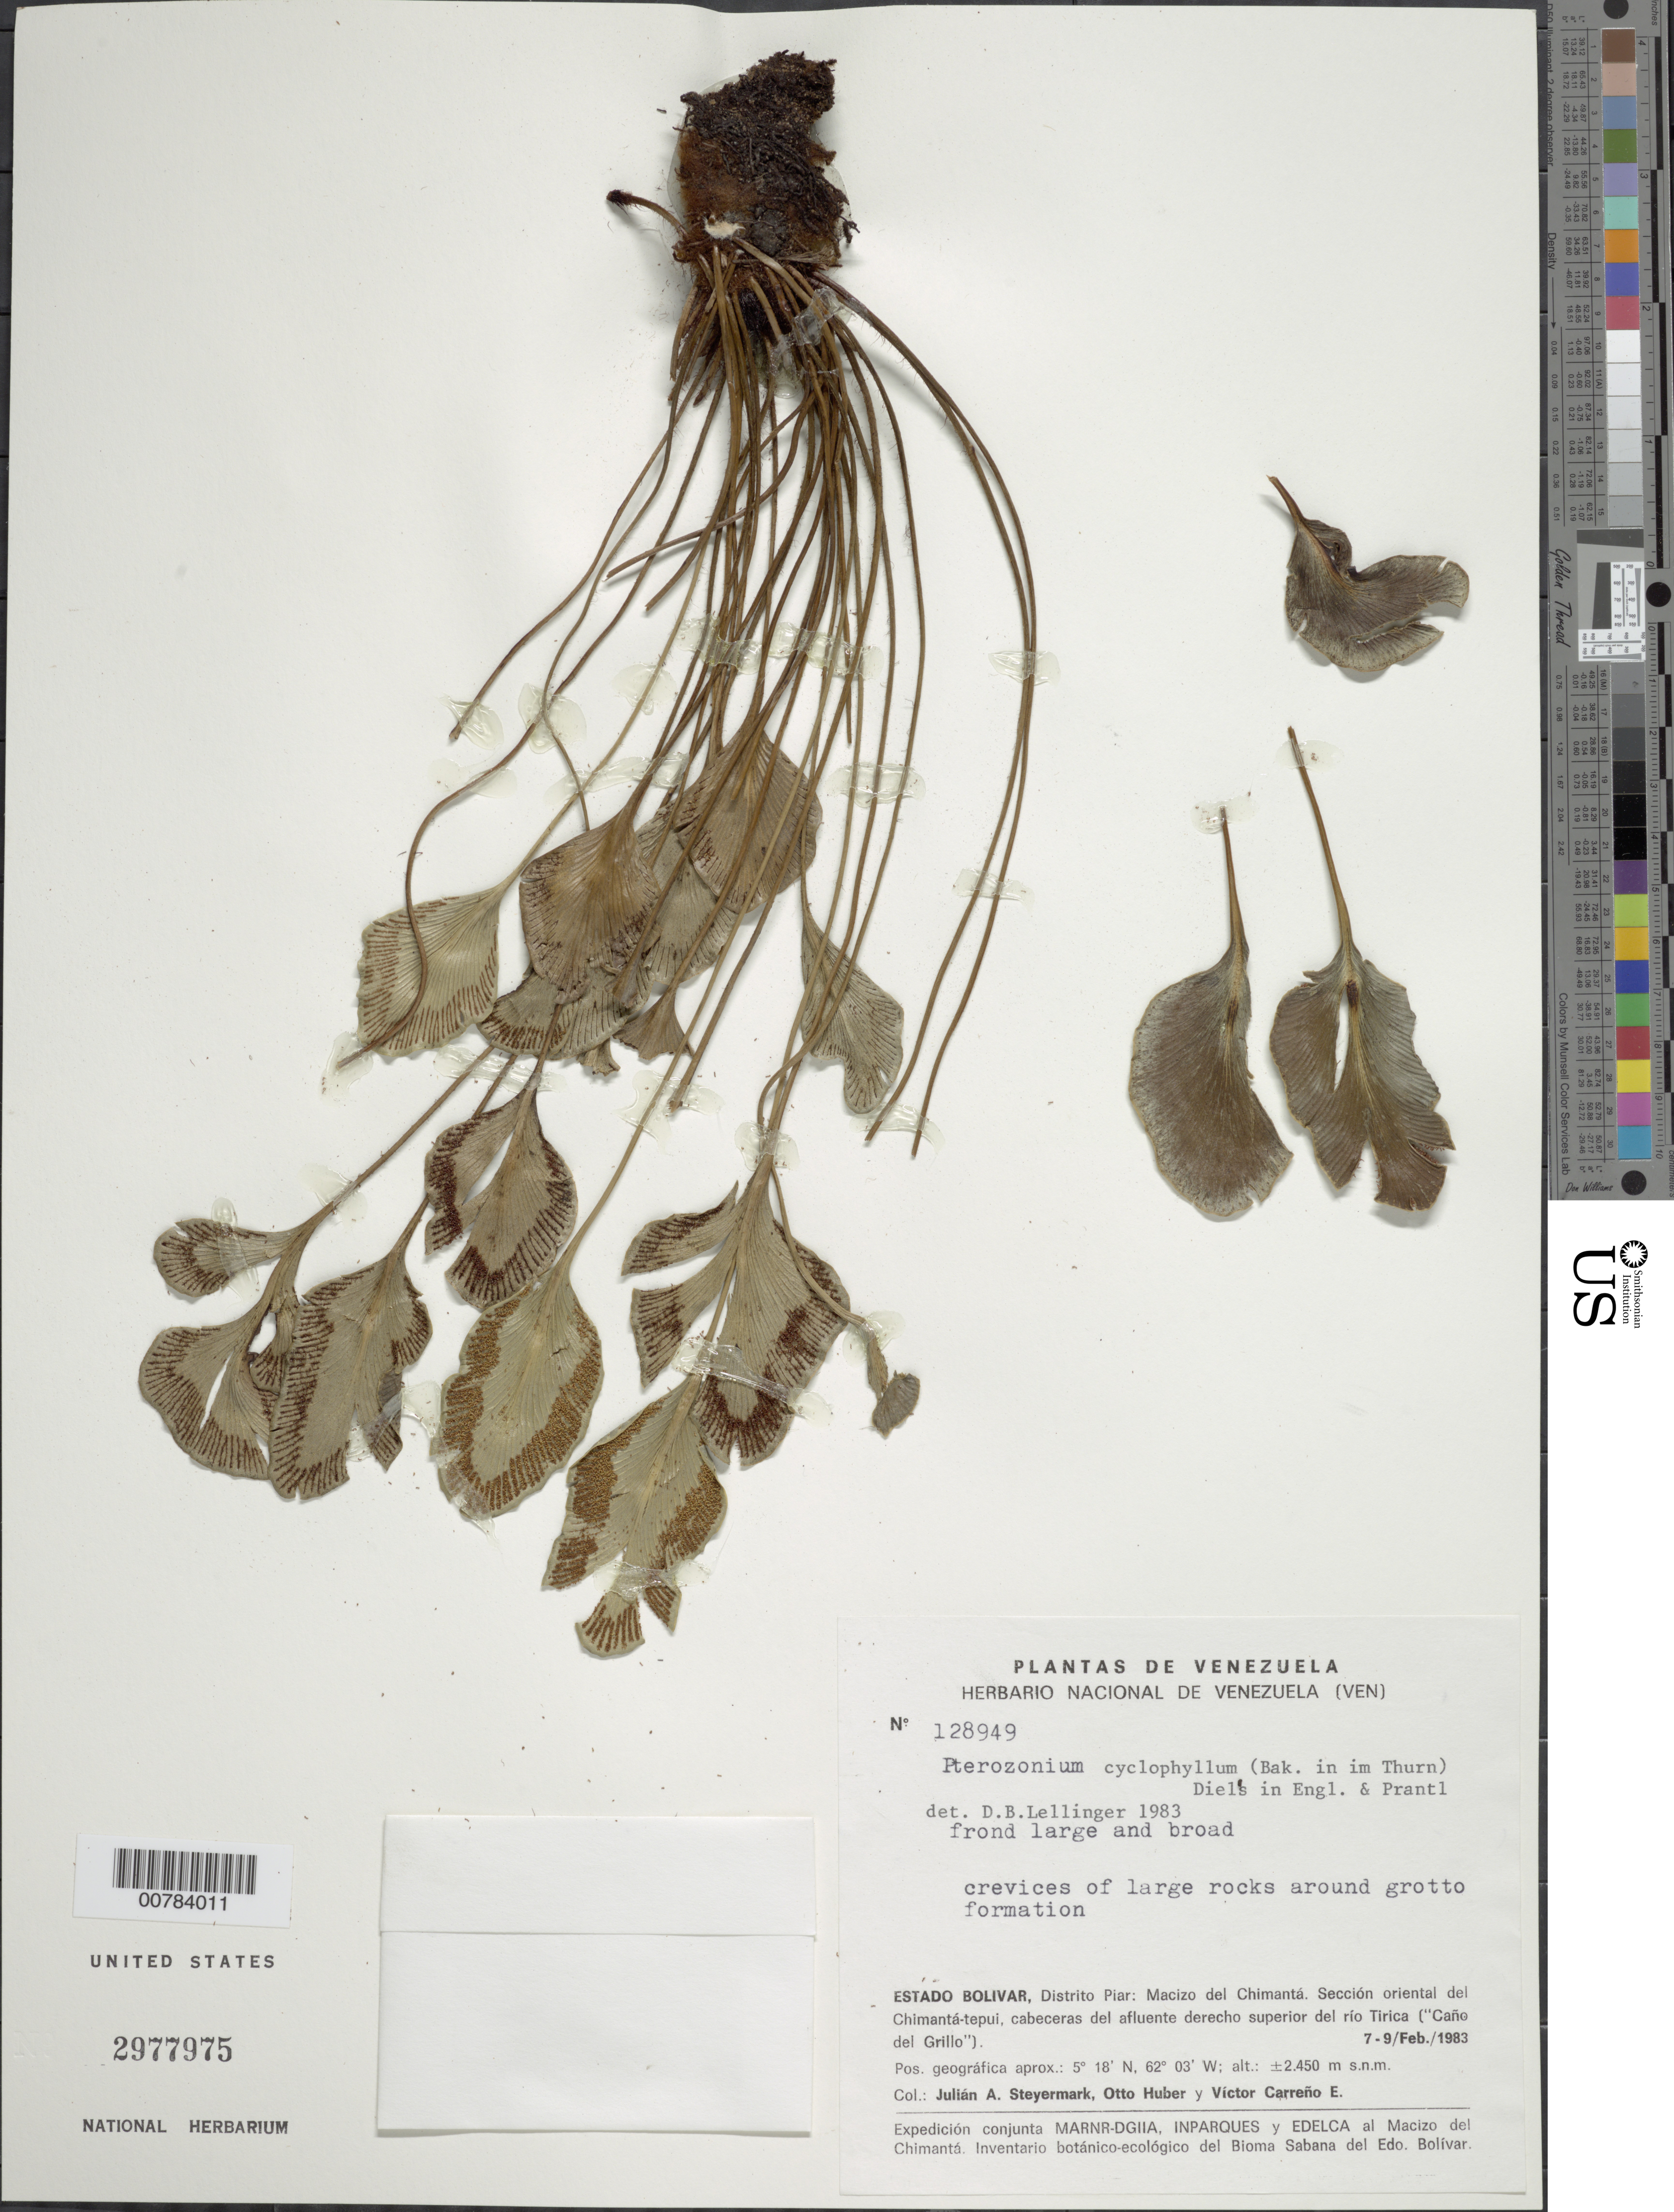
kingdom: Plantae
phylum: Tracheophyta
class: Polypodiopsida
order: Polypodiales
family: Pteridaceae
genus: Pterozonium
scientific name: Pterozonium cyclophyllum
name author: (Baker) Diels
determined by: Lellinger, David B., (BOT), Smithsonian Institution - National Museum of Natural History (UNITED STATES)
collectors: J. Steyermark, O. Huber & V. Carreño E.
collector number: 128949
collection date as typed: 7-Feb-83 to 9-Feb-83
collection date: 1983-02-07/1983-02-09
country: Venezuela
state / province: Bolívar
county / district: Piar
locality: Macizo del Chimantá, sect. oriental del Chimantá-tepuí, cabeceras del afluente derecho superíor del Río Tirica (Caño del Grillo)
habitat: Crevices of large rocks around grotto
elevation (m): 2450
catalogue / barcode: US 2977975